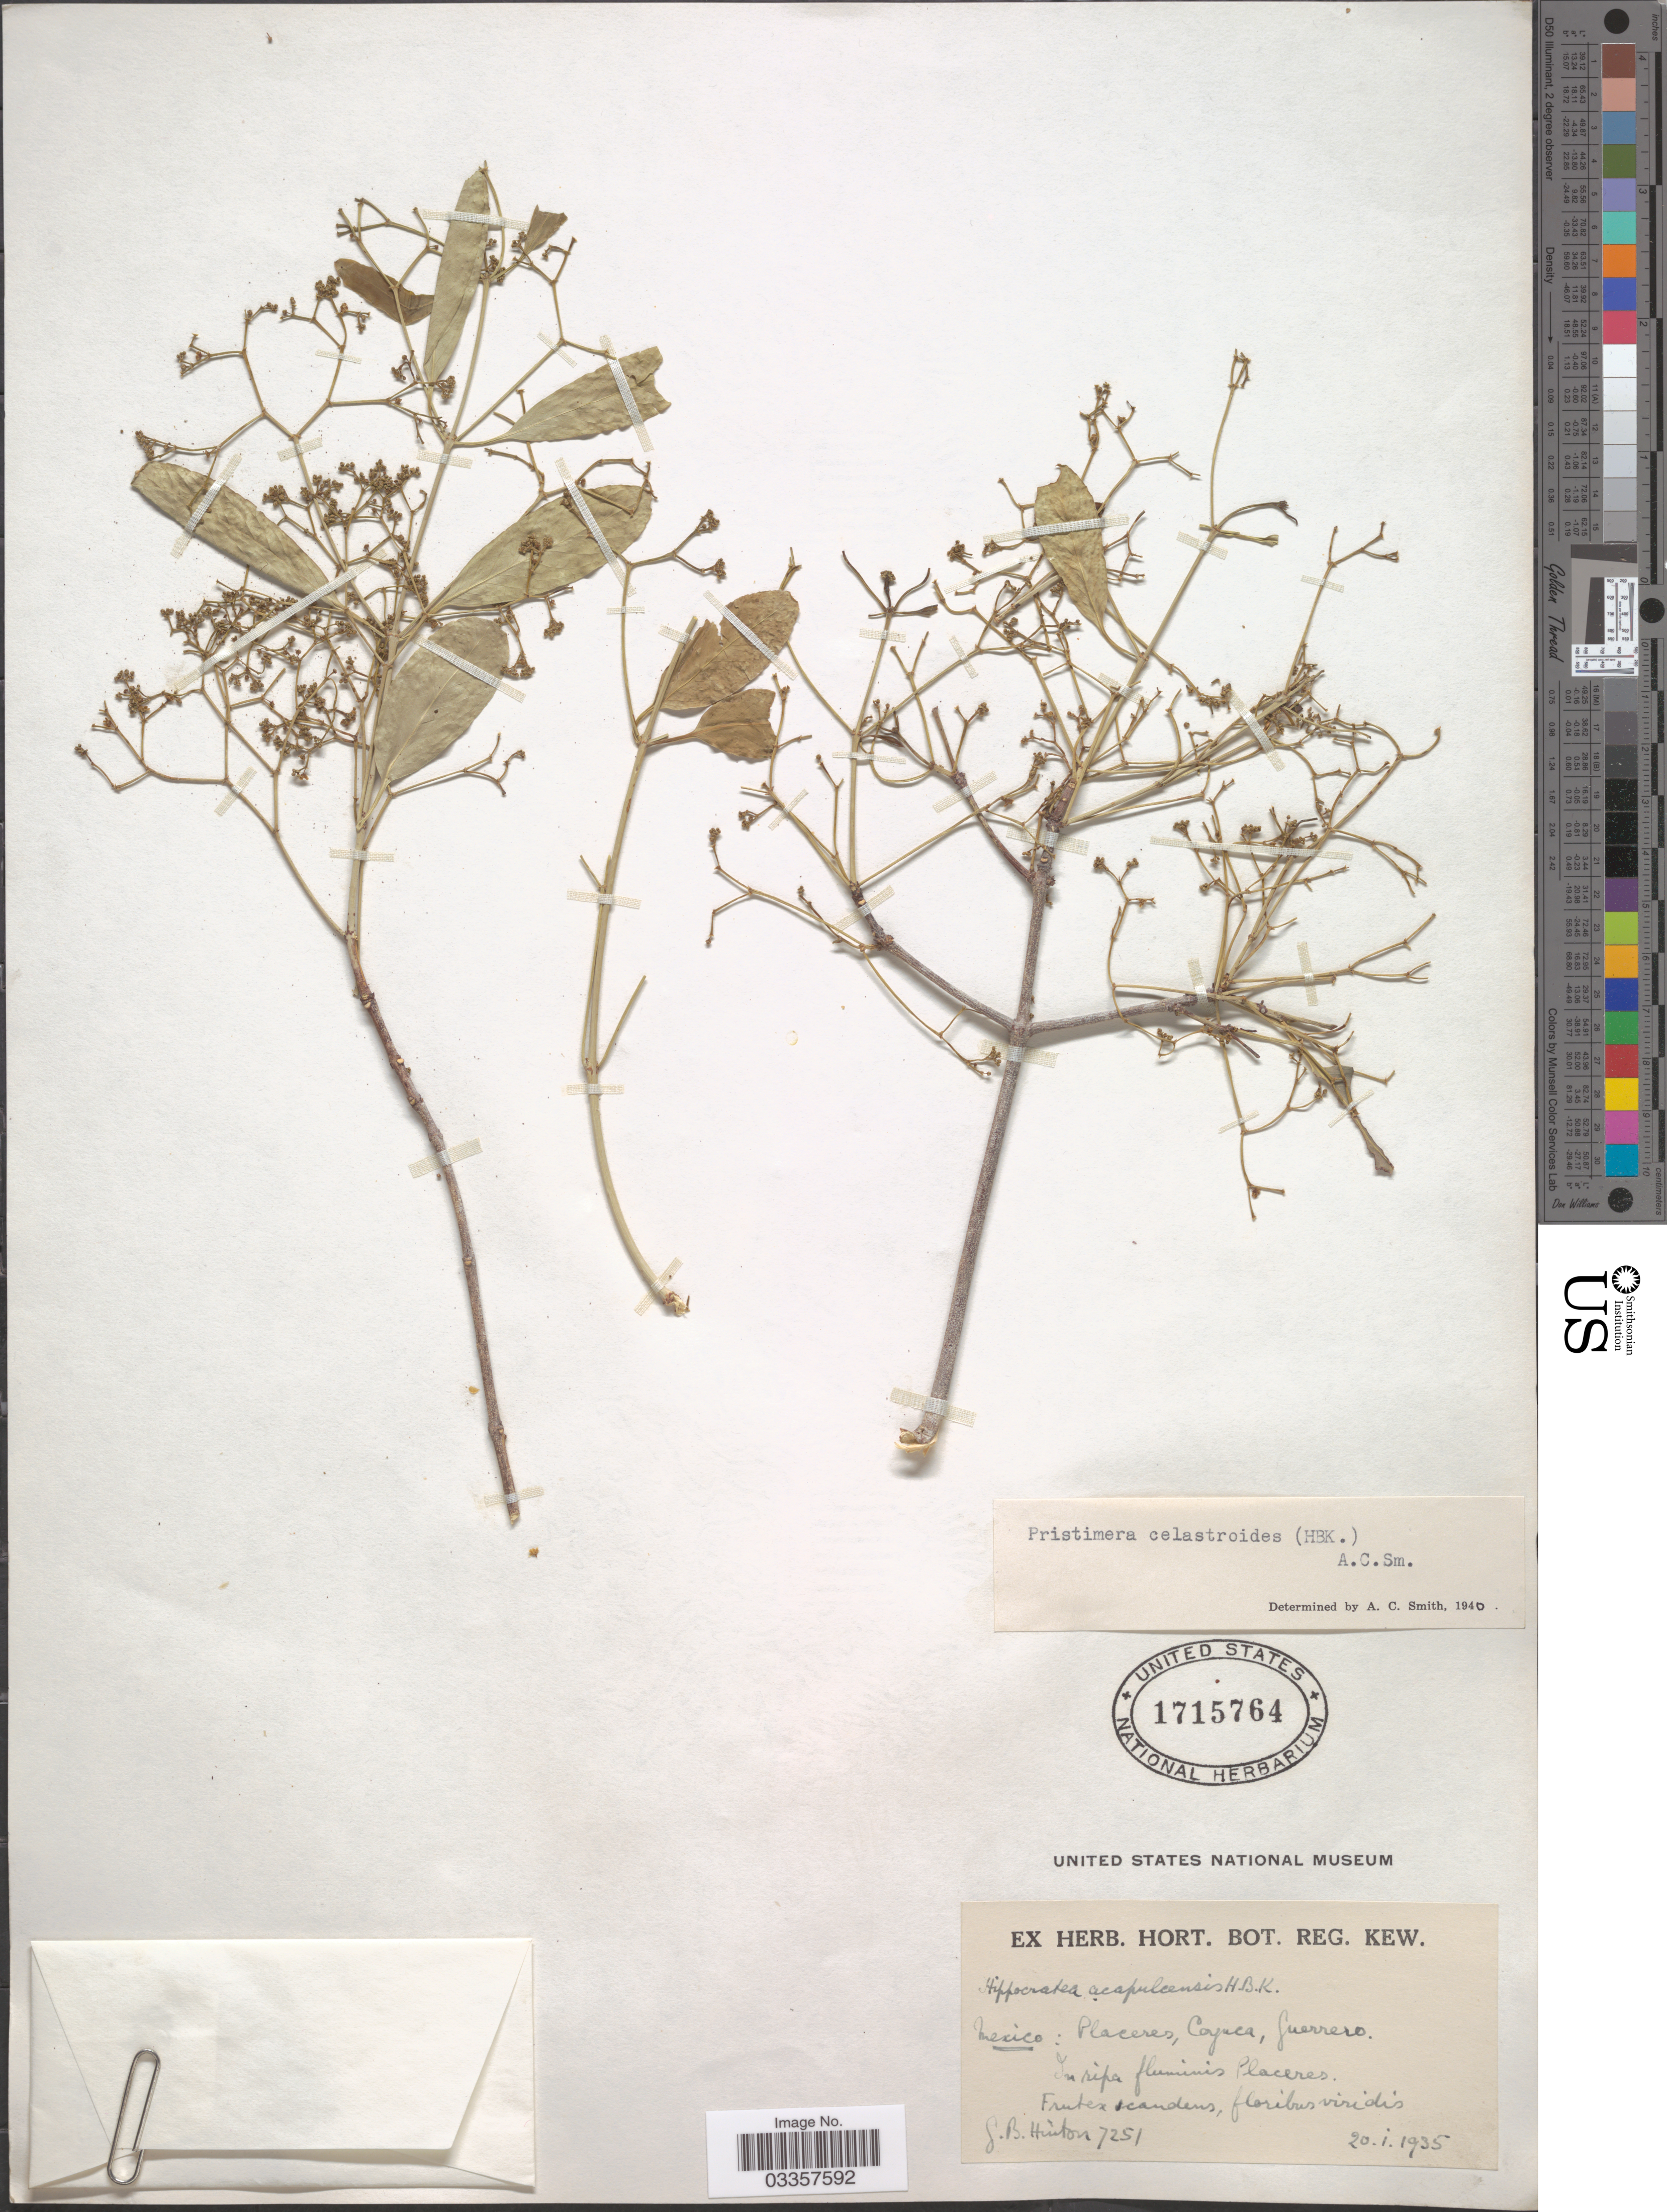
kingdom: Plantae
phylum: Tracheophyta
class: Magnoliopsida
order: Celastrales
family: Celastraceae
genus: Pristimera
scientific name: Pristimera celastroides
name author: (Kunth) A.C. Sm.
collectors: G. B. Hinton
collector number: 7251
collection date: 1935-01-20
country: Mexico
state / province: Guerrero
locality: Placeres, Coyuca. In ripa fluminis Placeres.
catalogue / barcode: US 1715764